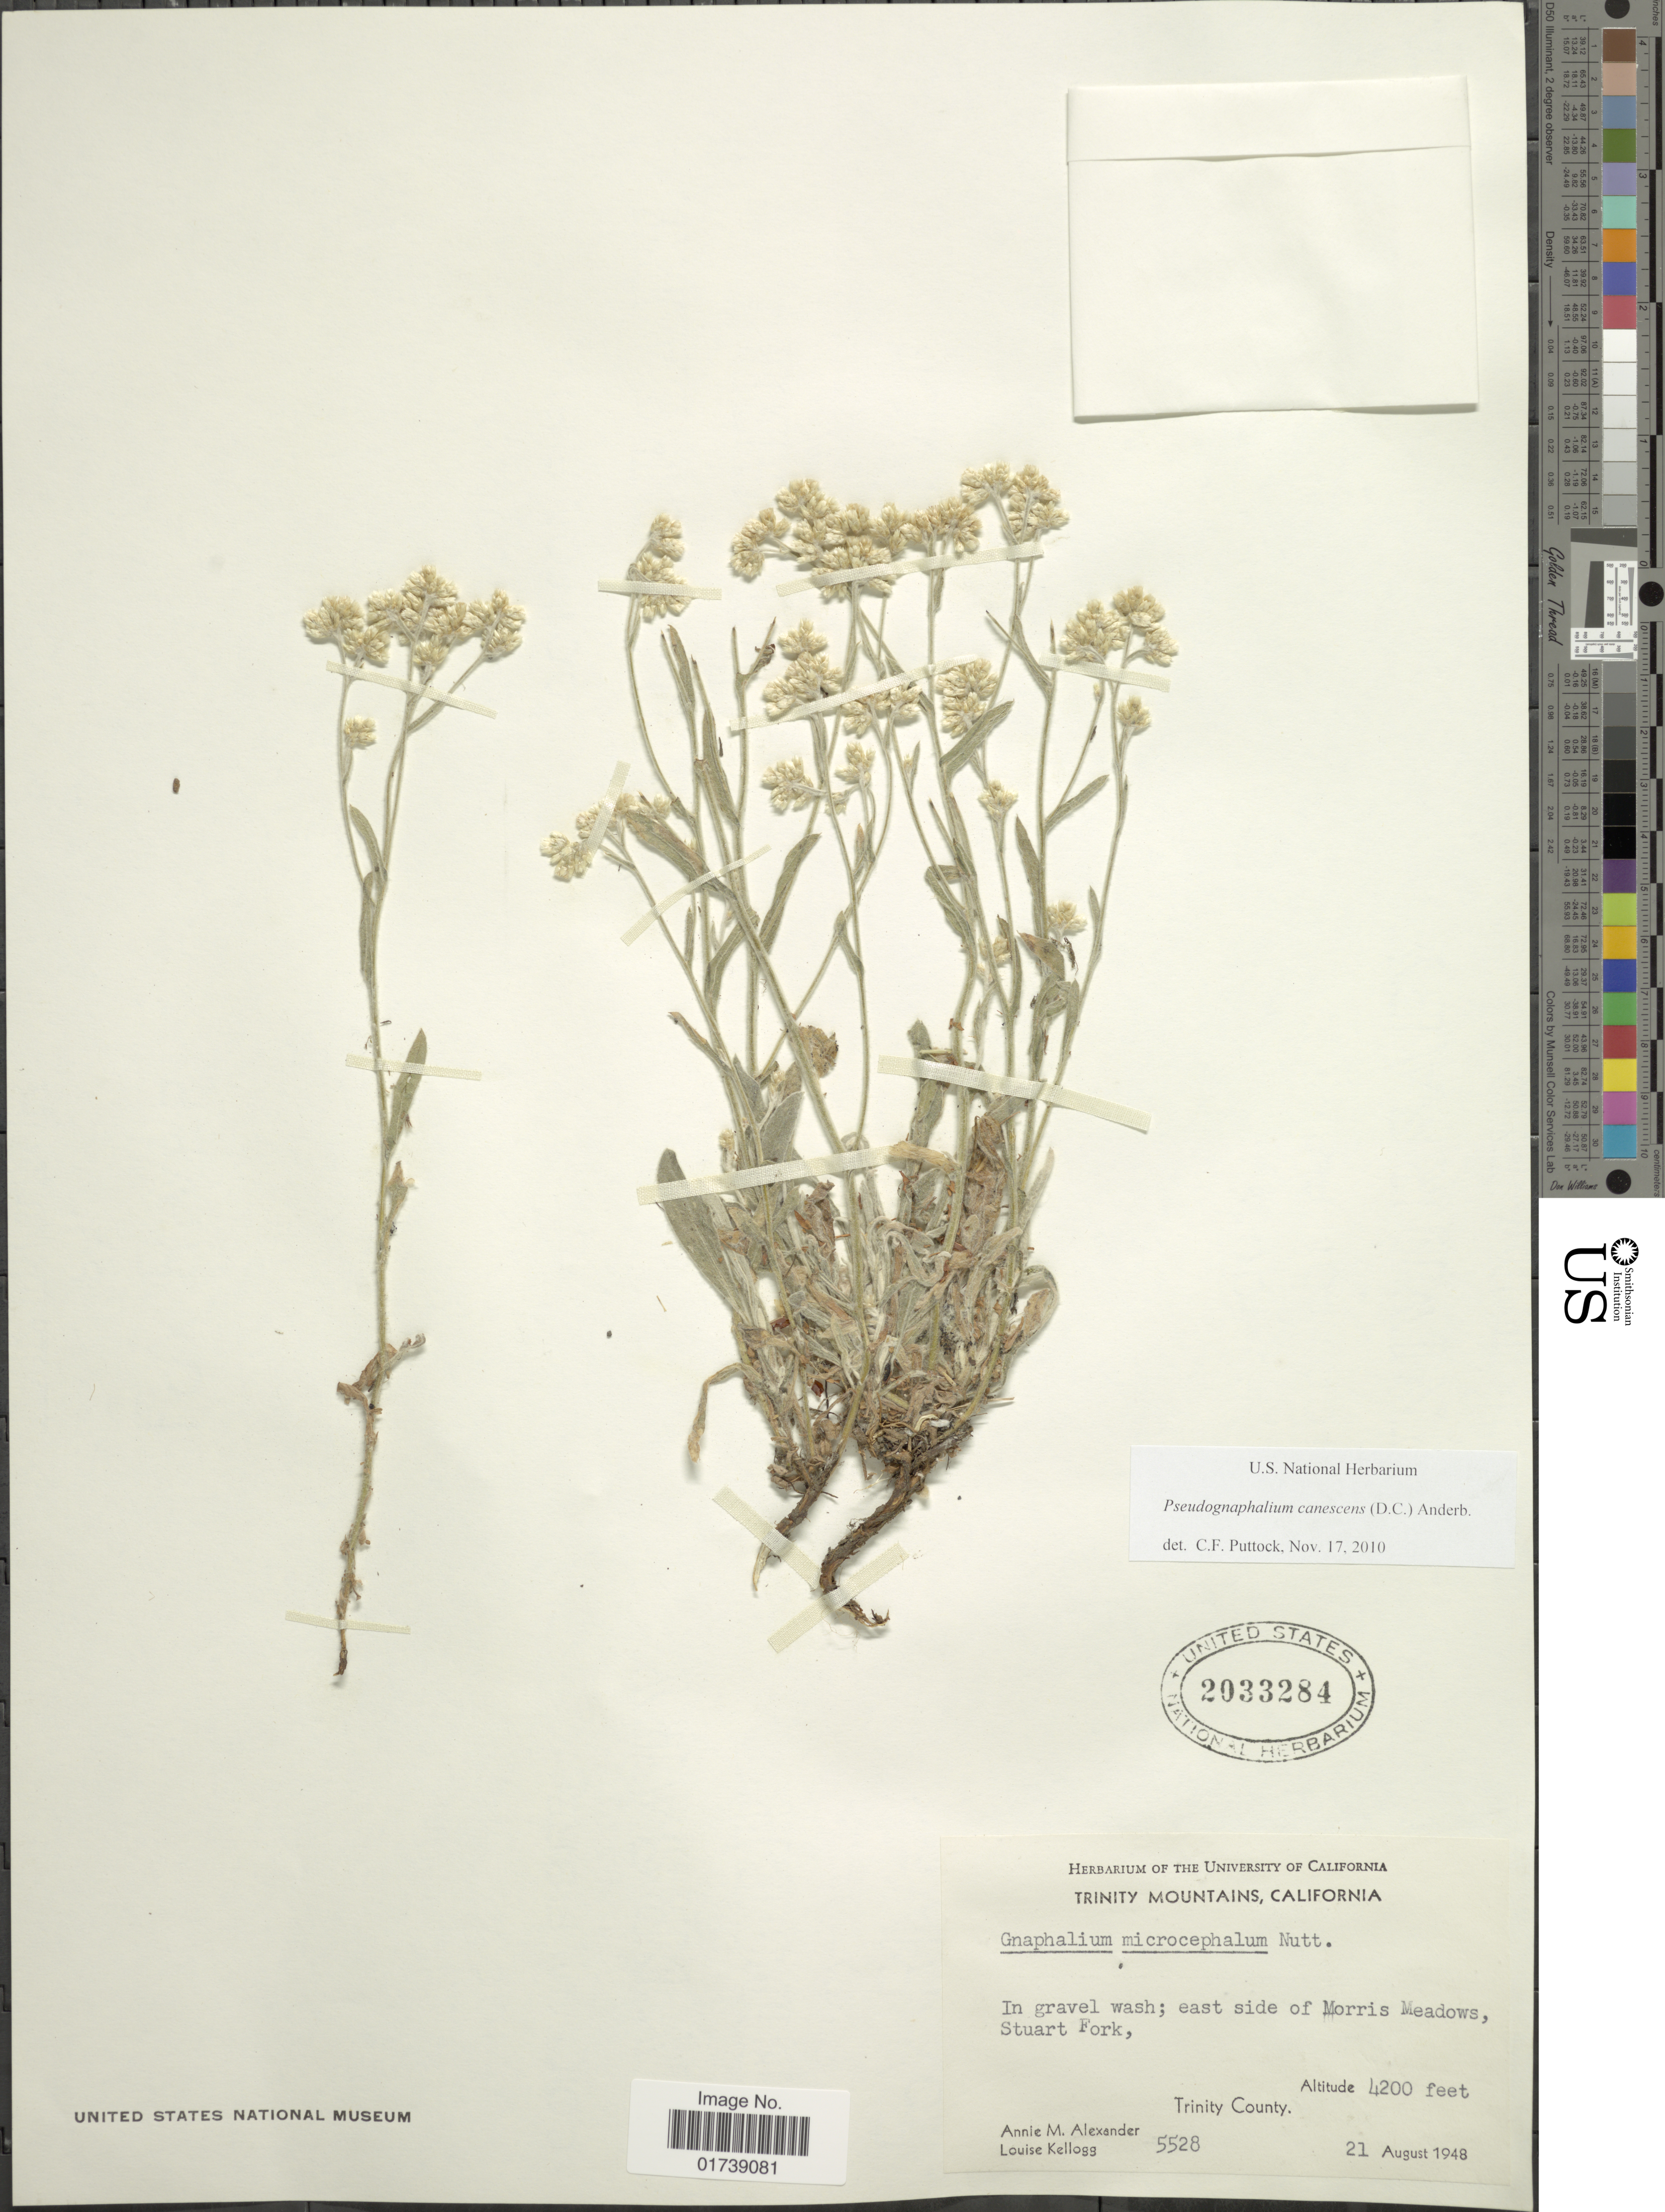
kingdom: Plantae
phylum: Tracheophyta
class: Magnoliopsida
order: Asterales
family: Asteraceae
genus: Pseudognaphalium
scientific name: Pseudognaphalium canescens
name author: (DC.) Anderb.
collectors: A. M. Alexander & L. Kellogg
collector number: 5528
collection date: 1948-08-21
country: United States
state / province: California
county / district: Trinity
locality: Trinity Mountains, east side of Morris Meadows, Stuart Fork, Trinity County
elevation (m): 1280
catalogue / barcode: US 2033284